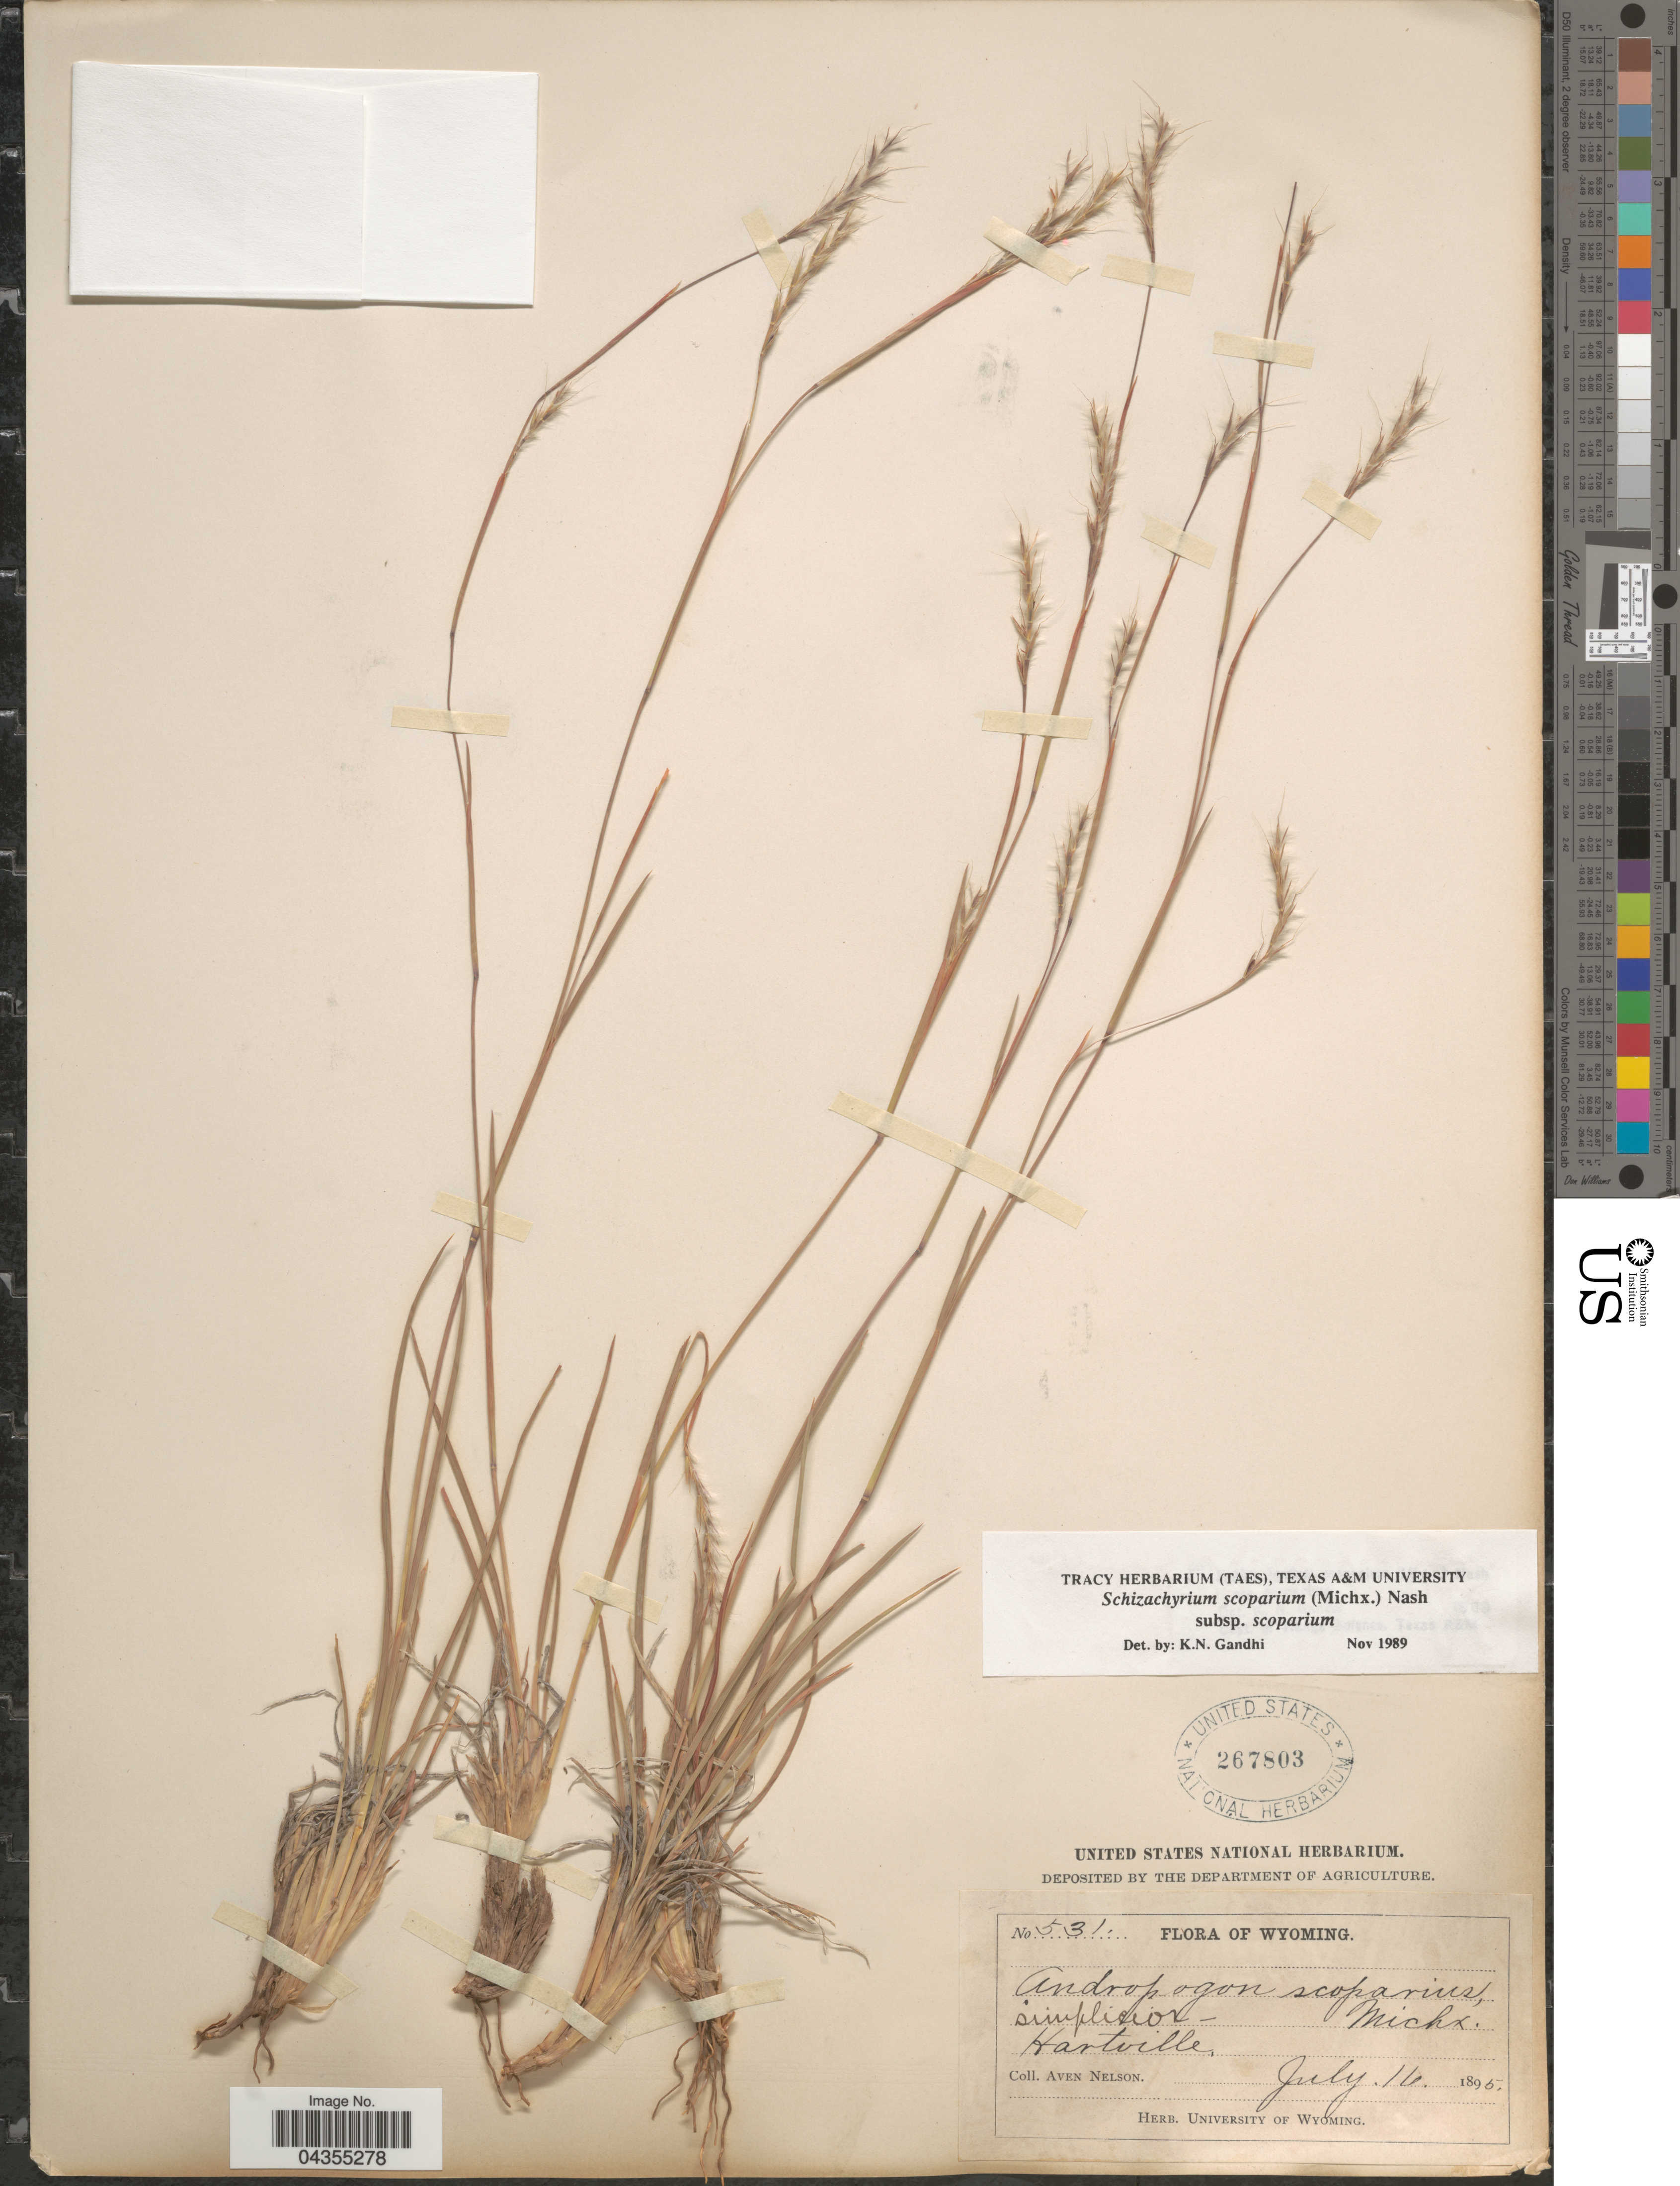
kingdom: Plantae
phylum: Tracheophyta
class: Liliopsida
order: Poales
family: Poaceae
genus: Schizachyrium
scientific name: Schizachyrium scoparium var. scoparium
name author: (Michx.) Nash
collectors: A. Nelson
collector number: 531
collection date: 1895-07-16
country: United States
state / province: Wyoming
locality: Hartville.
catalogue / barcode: US 267803